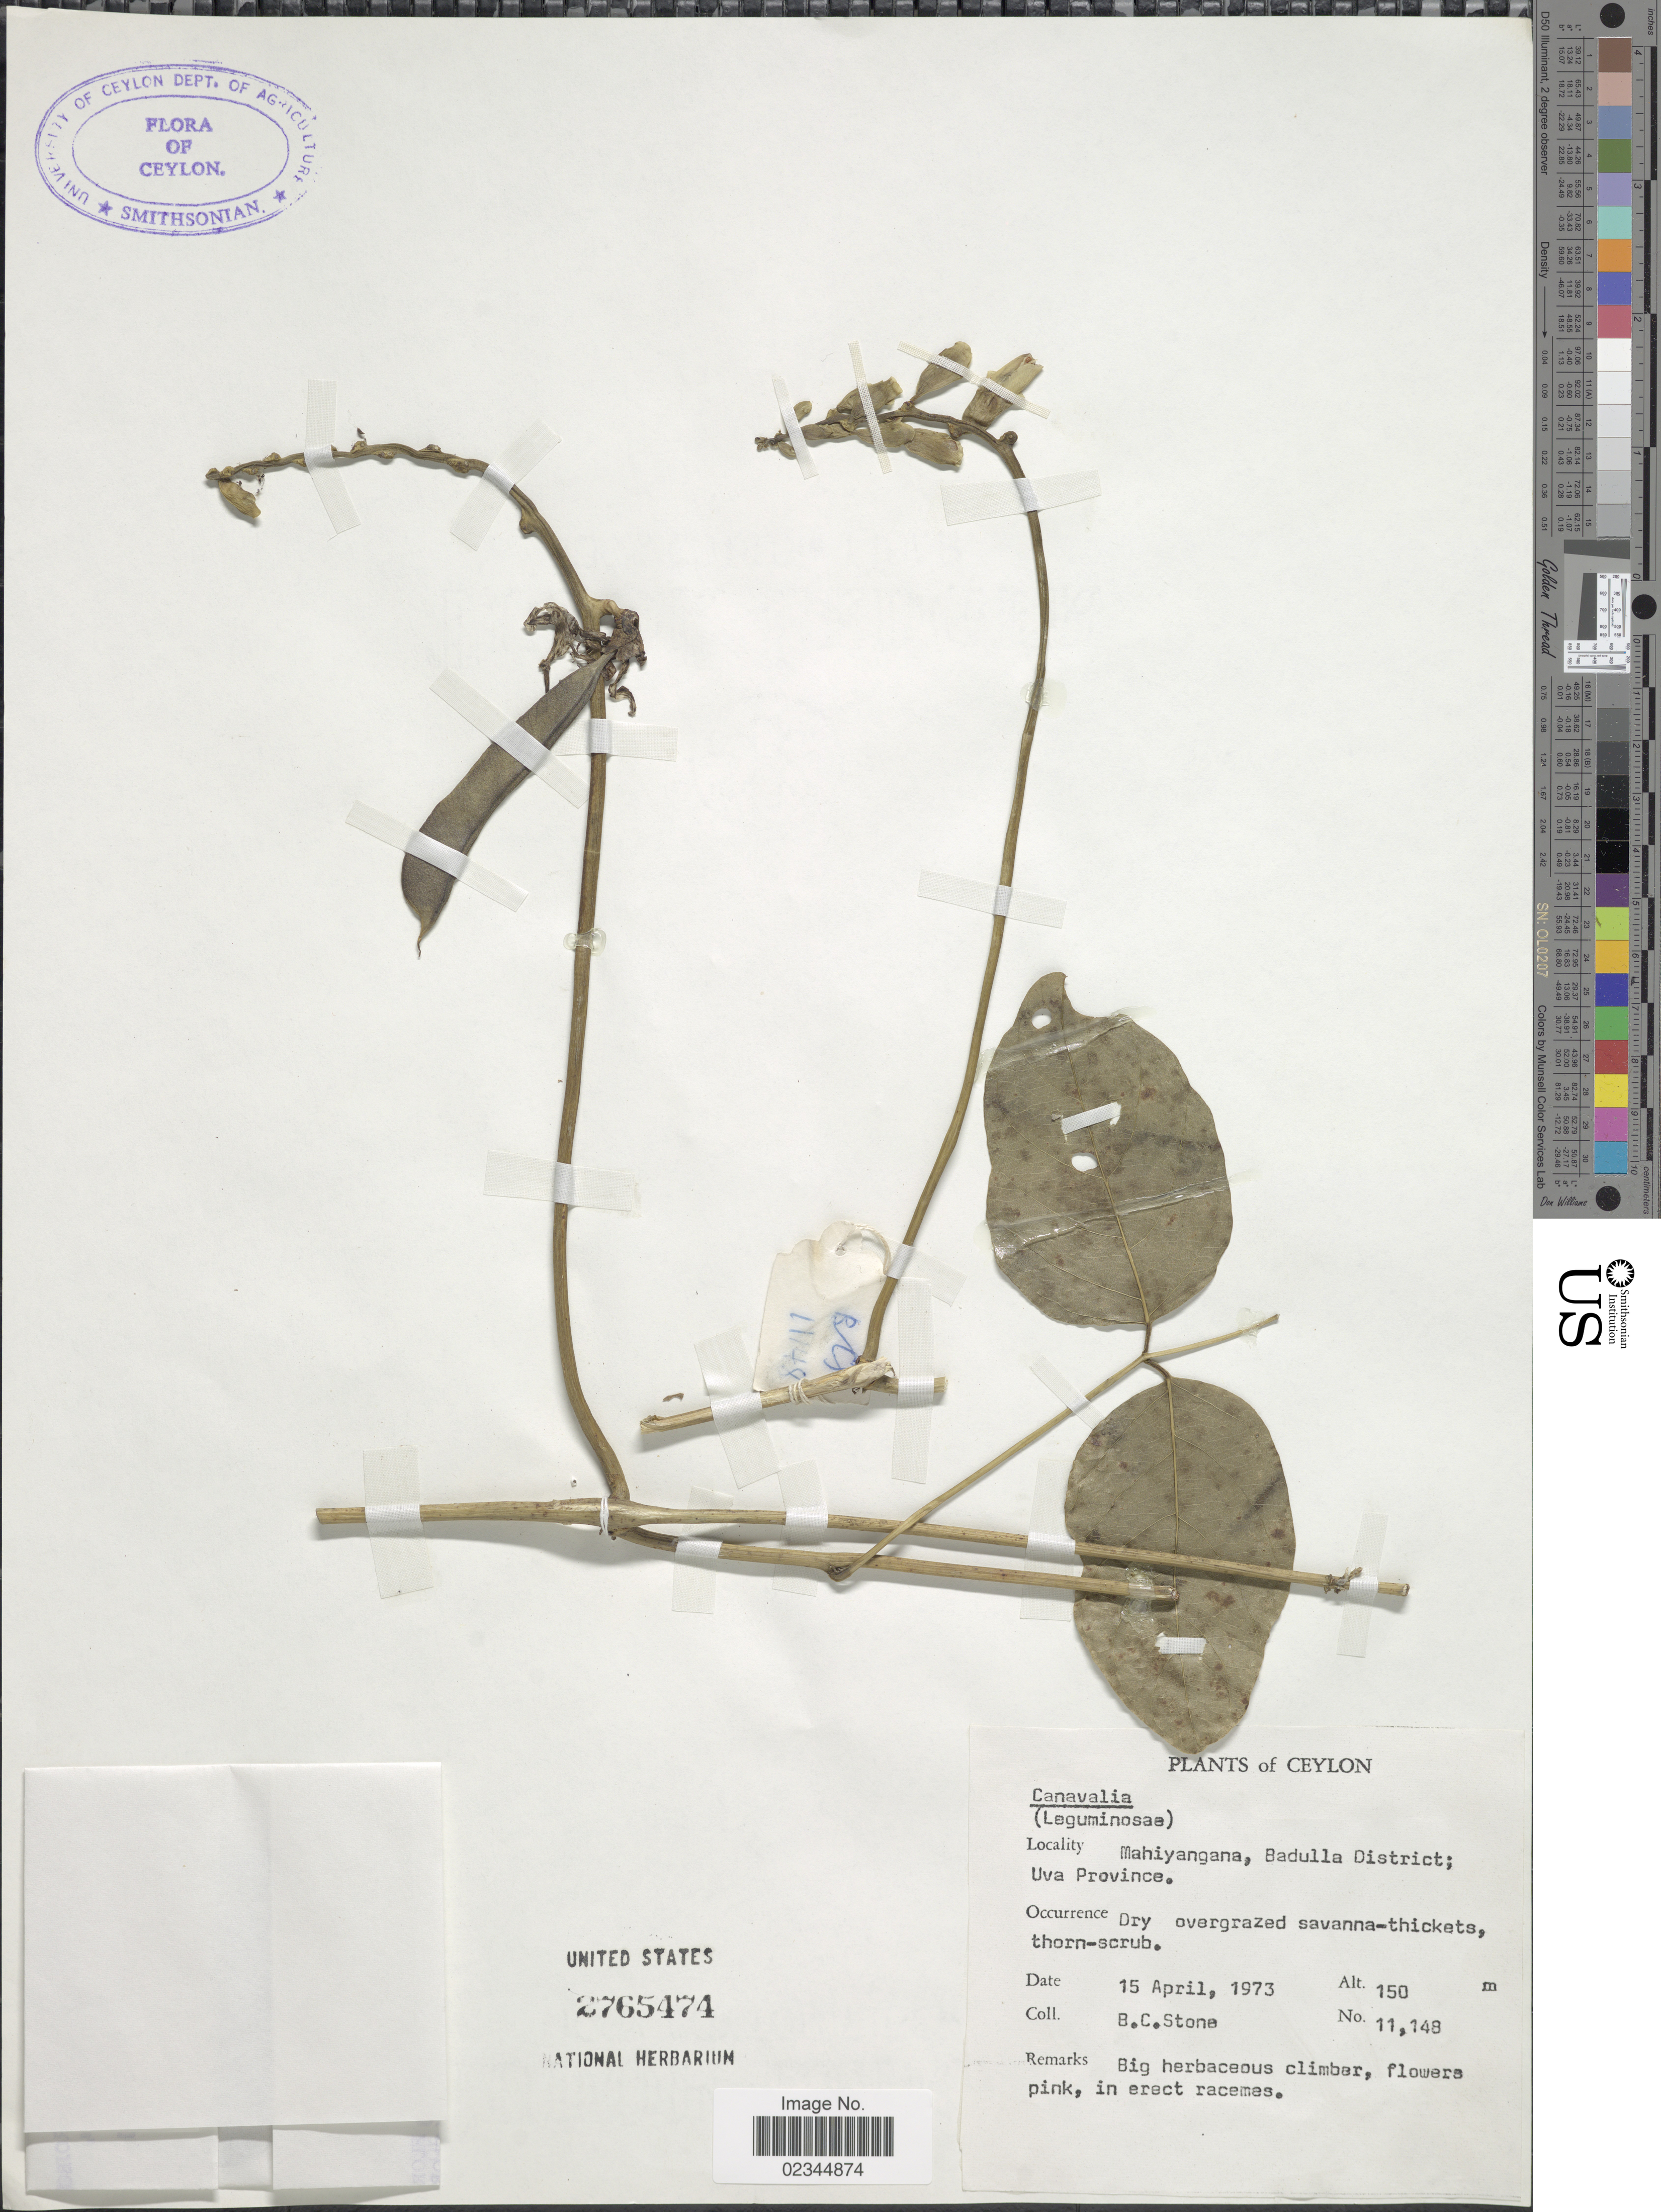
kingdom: Plantae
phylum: Tracheophyta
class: Magnoliopsida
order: Fabales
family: Fabaceae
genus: Canavalia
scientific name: Canavalia sp.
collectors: B. C. Stone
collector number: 11148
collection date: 1973-04-15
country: Sri Lanka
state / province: Uva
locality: Ceylon, Mahiyangana, Badulla District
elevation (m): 150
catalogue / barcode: US 2765474